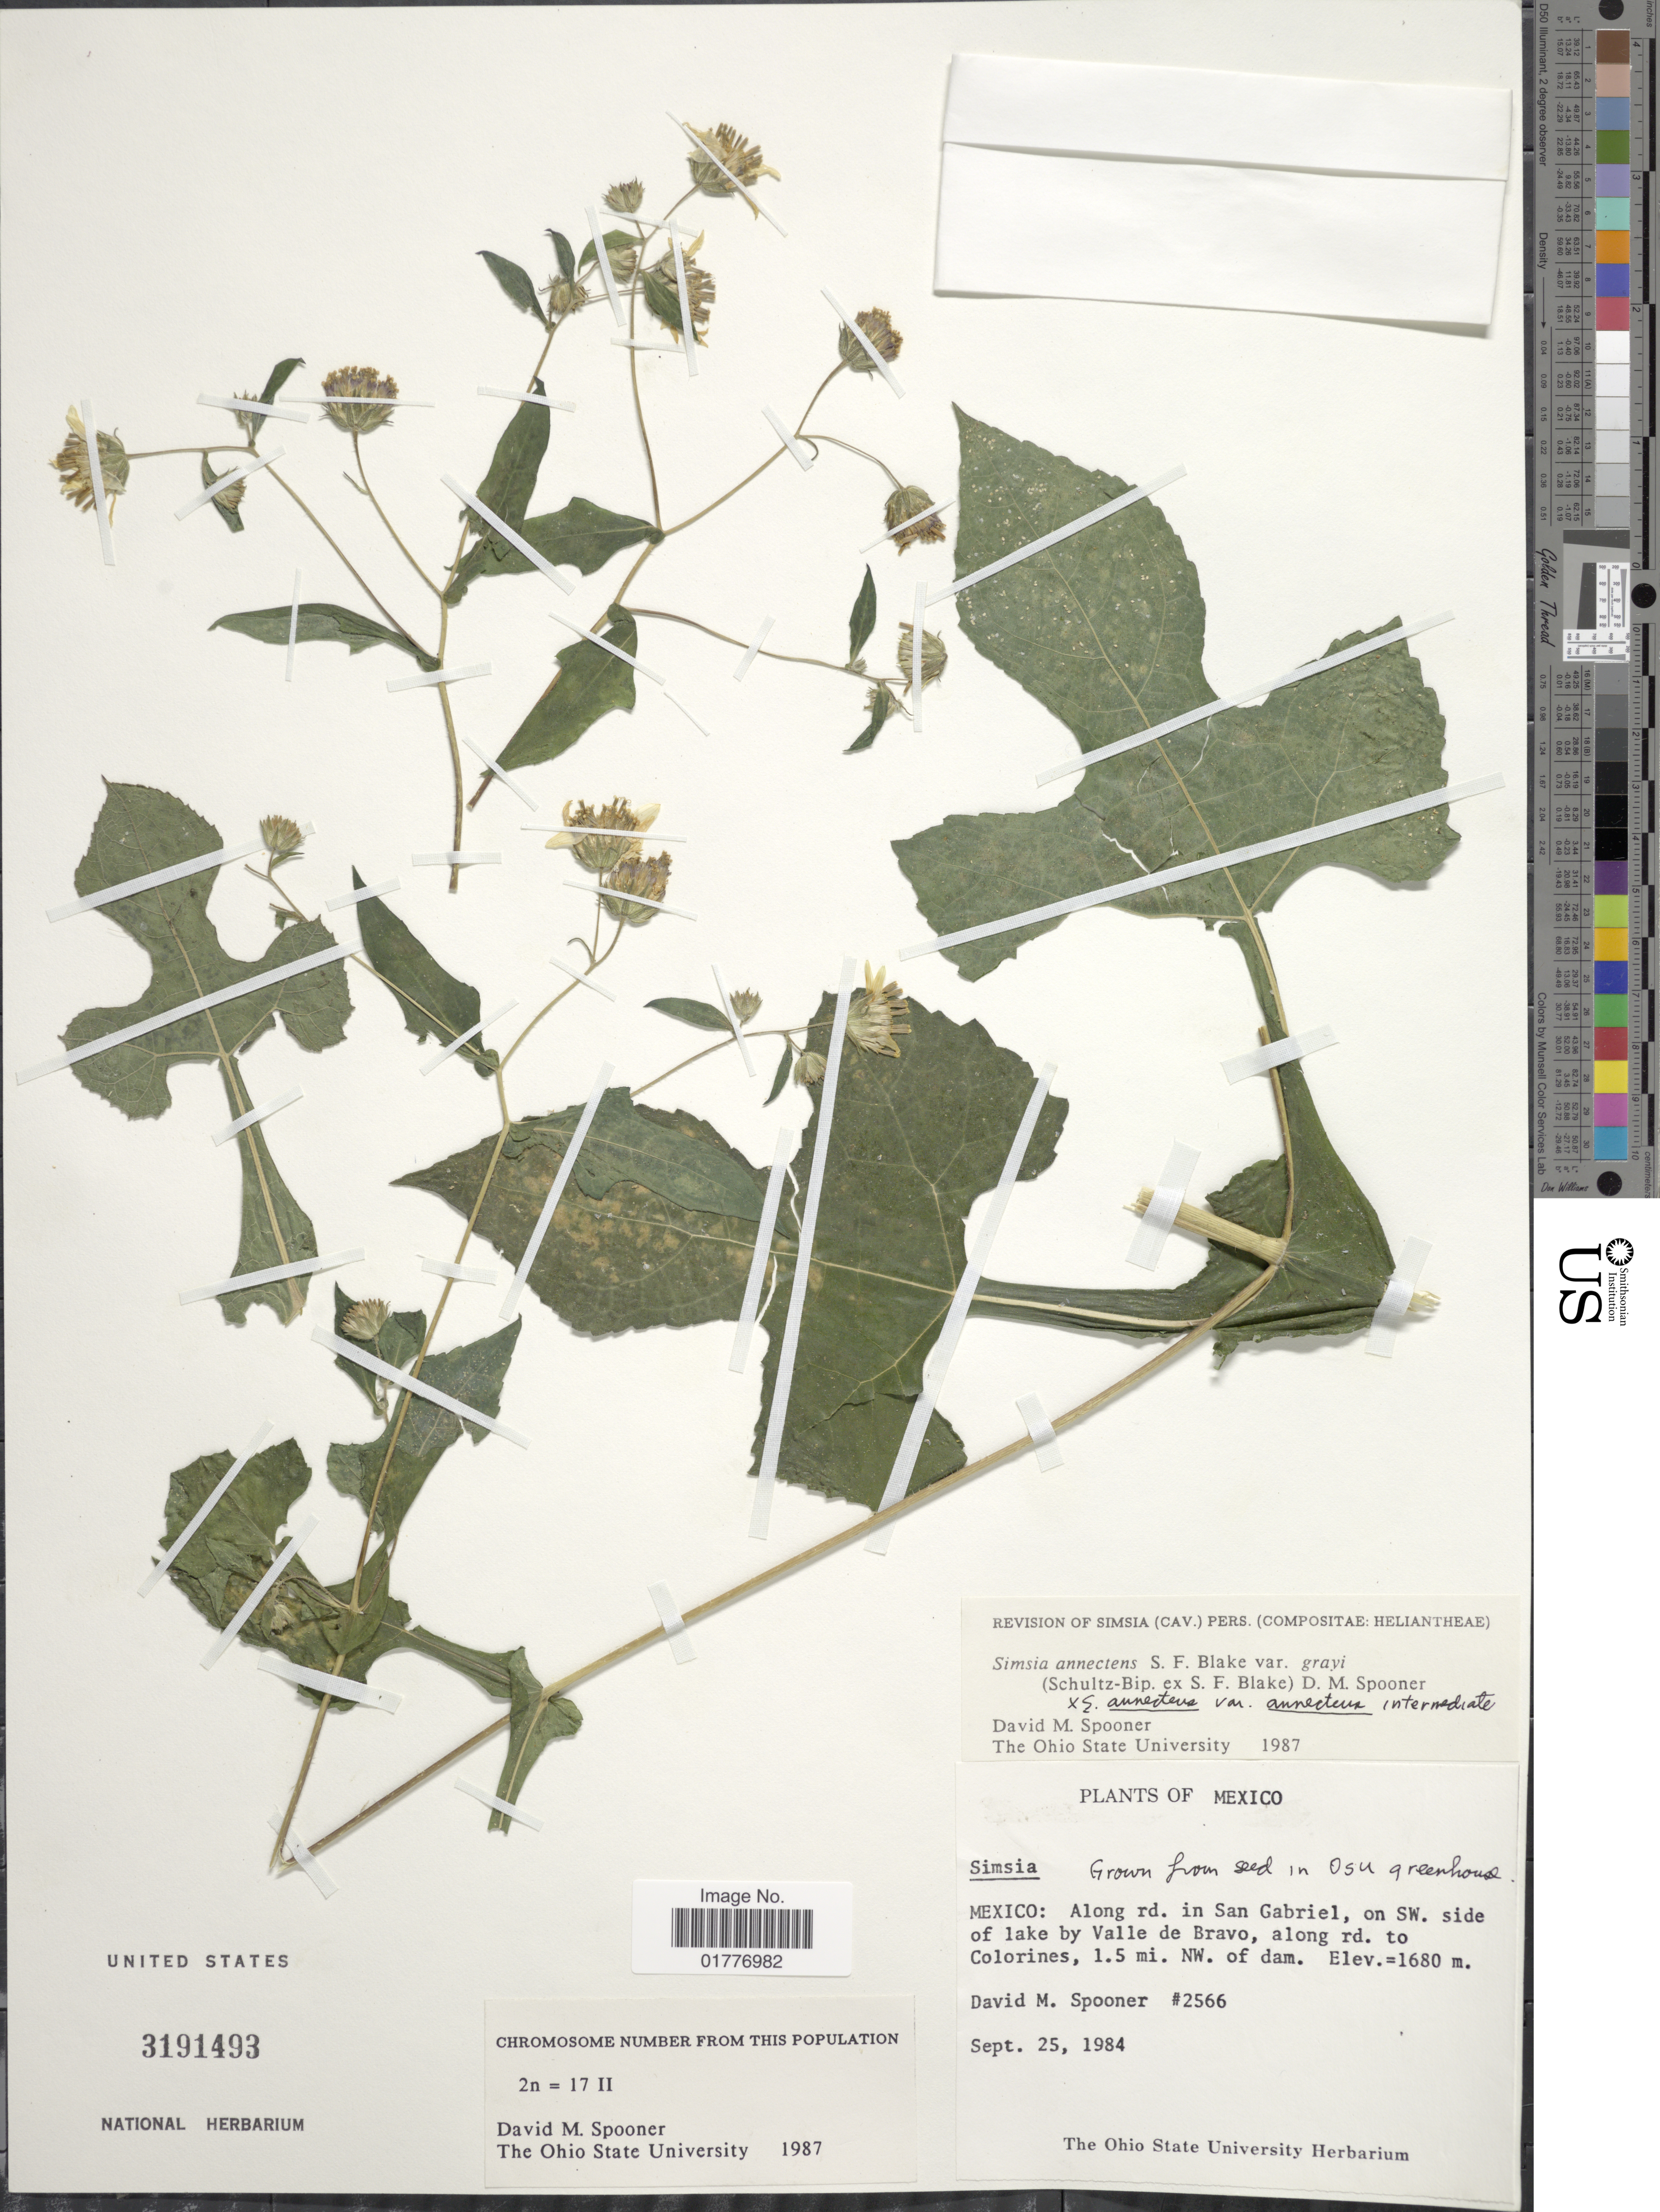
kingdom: Plantae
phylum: Tracheophyta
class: Magnoliopsida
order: Asterales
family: Asteraceae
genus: Simsia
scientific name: Simsia grayi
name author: Sch. Bip. in S.F. Blake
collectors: A. J. Cronquist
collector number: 2566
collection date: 1984-09-25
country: Mexico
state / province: México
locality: Mexico: Along rd. in San Gabriel, on SW. side of lake by Valle de Bravo, along rd. to Colorines, 1.5 mi. NW. of dam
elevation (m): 1680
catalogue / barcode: US 3191493